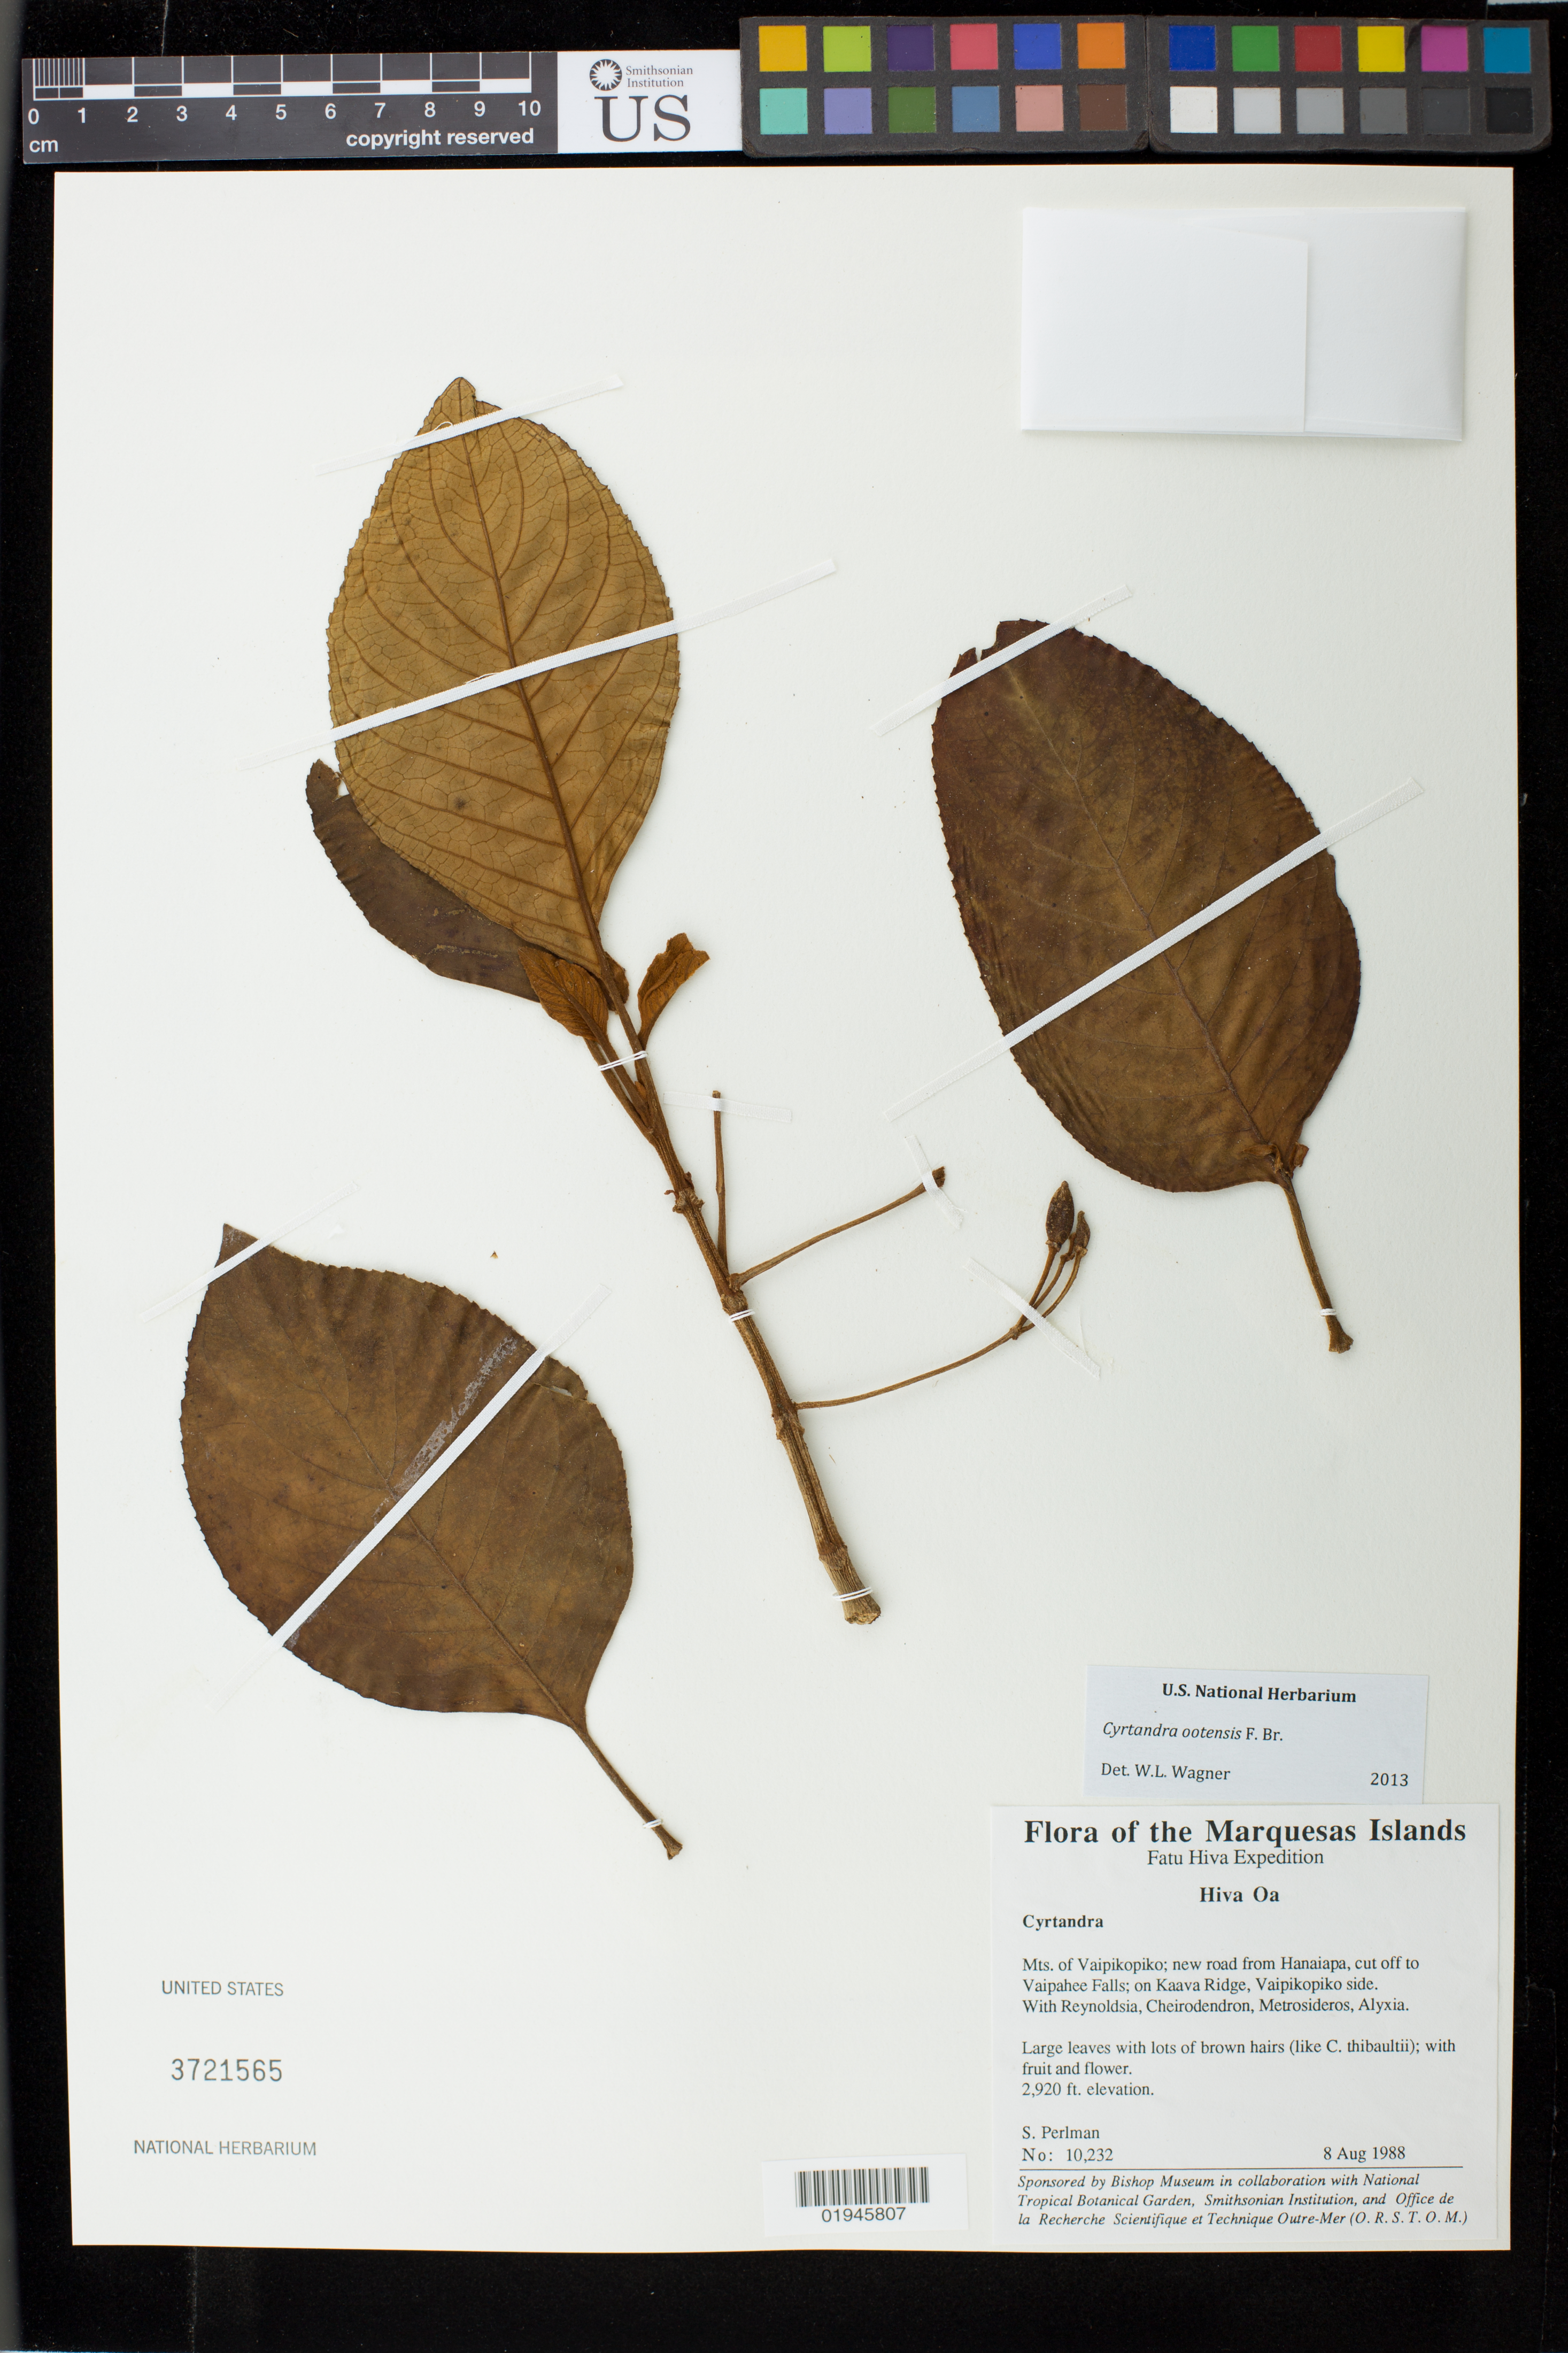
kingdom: Plantae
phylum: Tracheophyta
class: Magnoliopsida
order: Lamiales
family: Gesneriaceae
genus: Cyrtandra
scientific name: Cyrtandra ootensis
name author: F. Br.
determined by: Wagner, W. L., (BOT), Smithsonian Institution - National Museum of Natural History (UNITED STATES)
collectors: S. P. Perlman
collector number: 10232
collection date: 1988-08-08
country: French Polynesia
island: Hiva Oa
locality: Mts. of Vaipikopiko, new road from Hanaiapa, cut off to Vaipahee Falls, on Kaava Ridge, Vaipikopiko side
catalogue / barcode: US 3721565